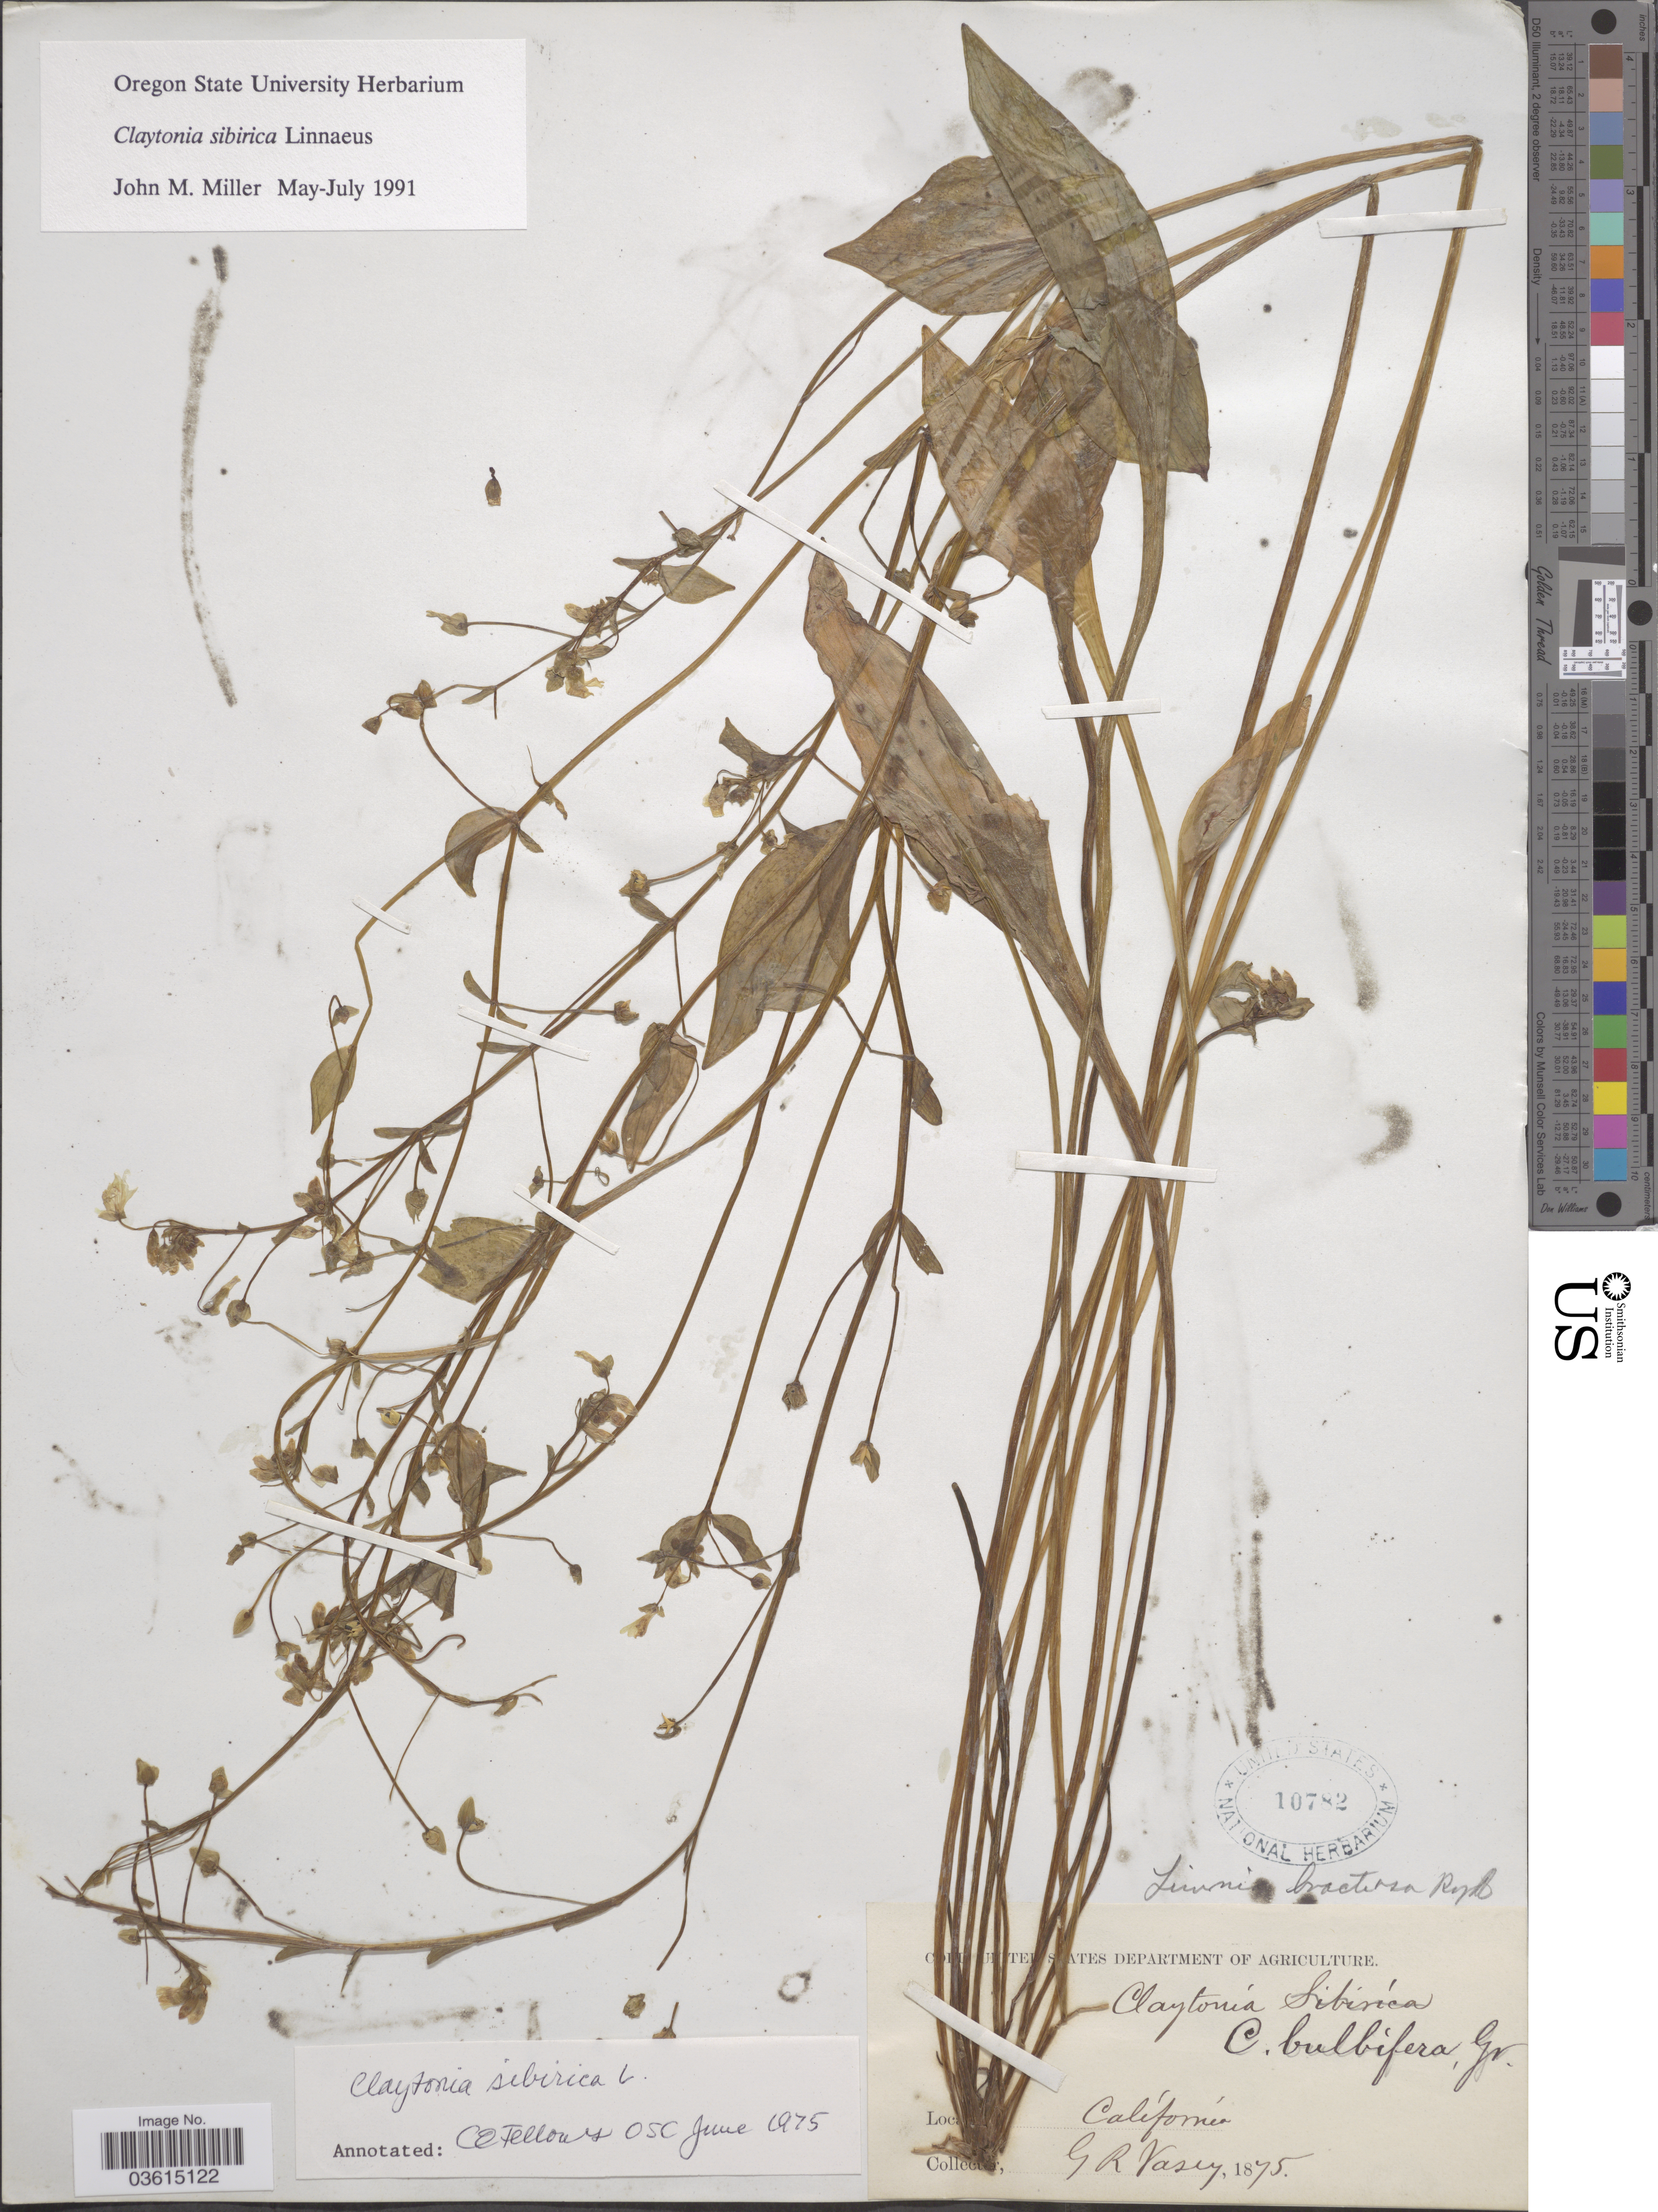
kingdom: Plantae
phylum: Tracheophyta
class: Magnoliopsida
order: Caryophyllales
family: Montiaceae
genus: Claytonia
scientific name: Claytonia sibirica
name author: L.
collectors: G. R. Vasey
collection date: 1875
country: United States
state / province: California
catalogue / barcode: US 10782